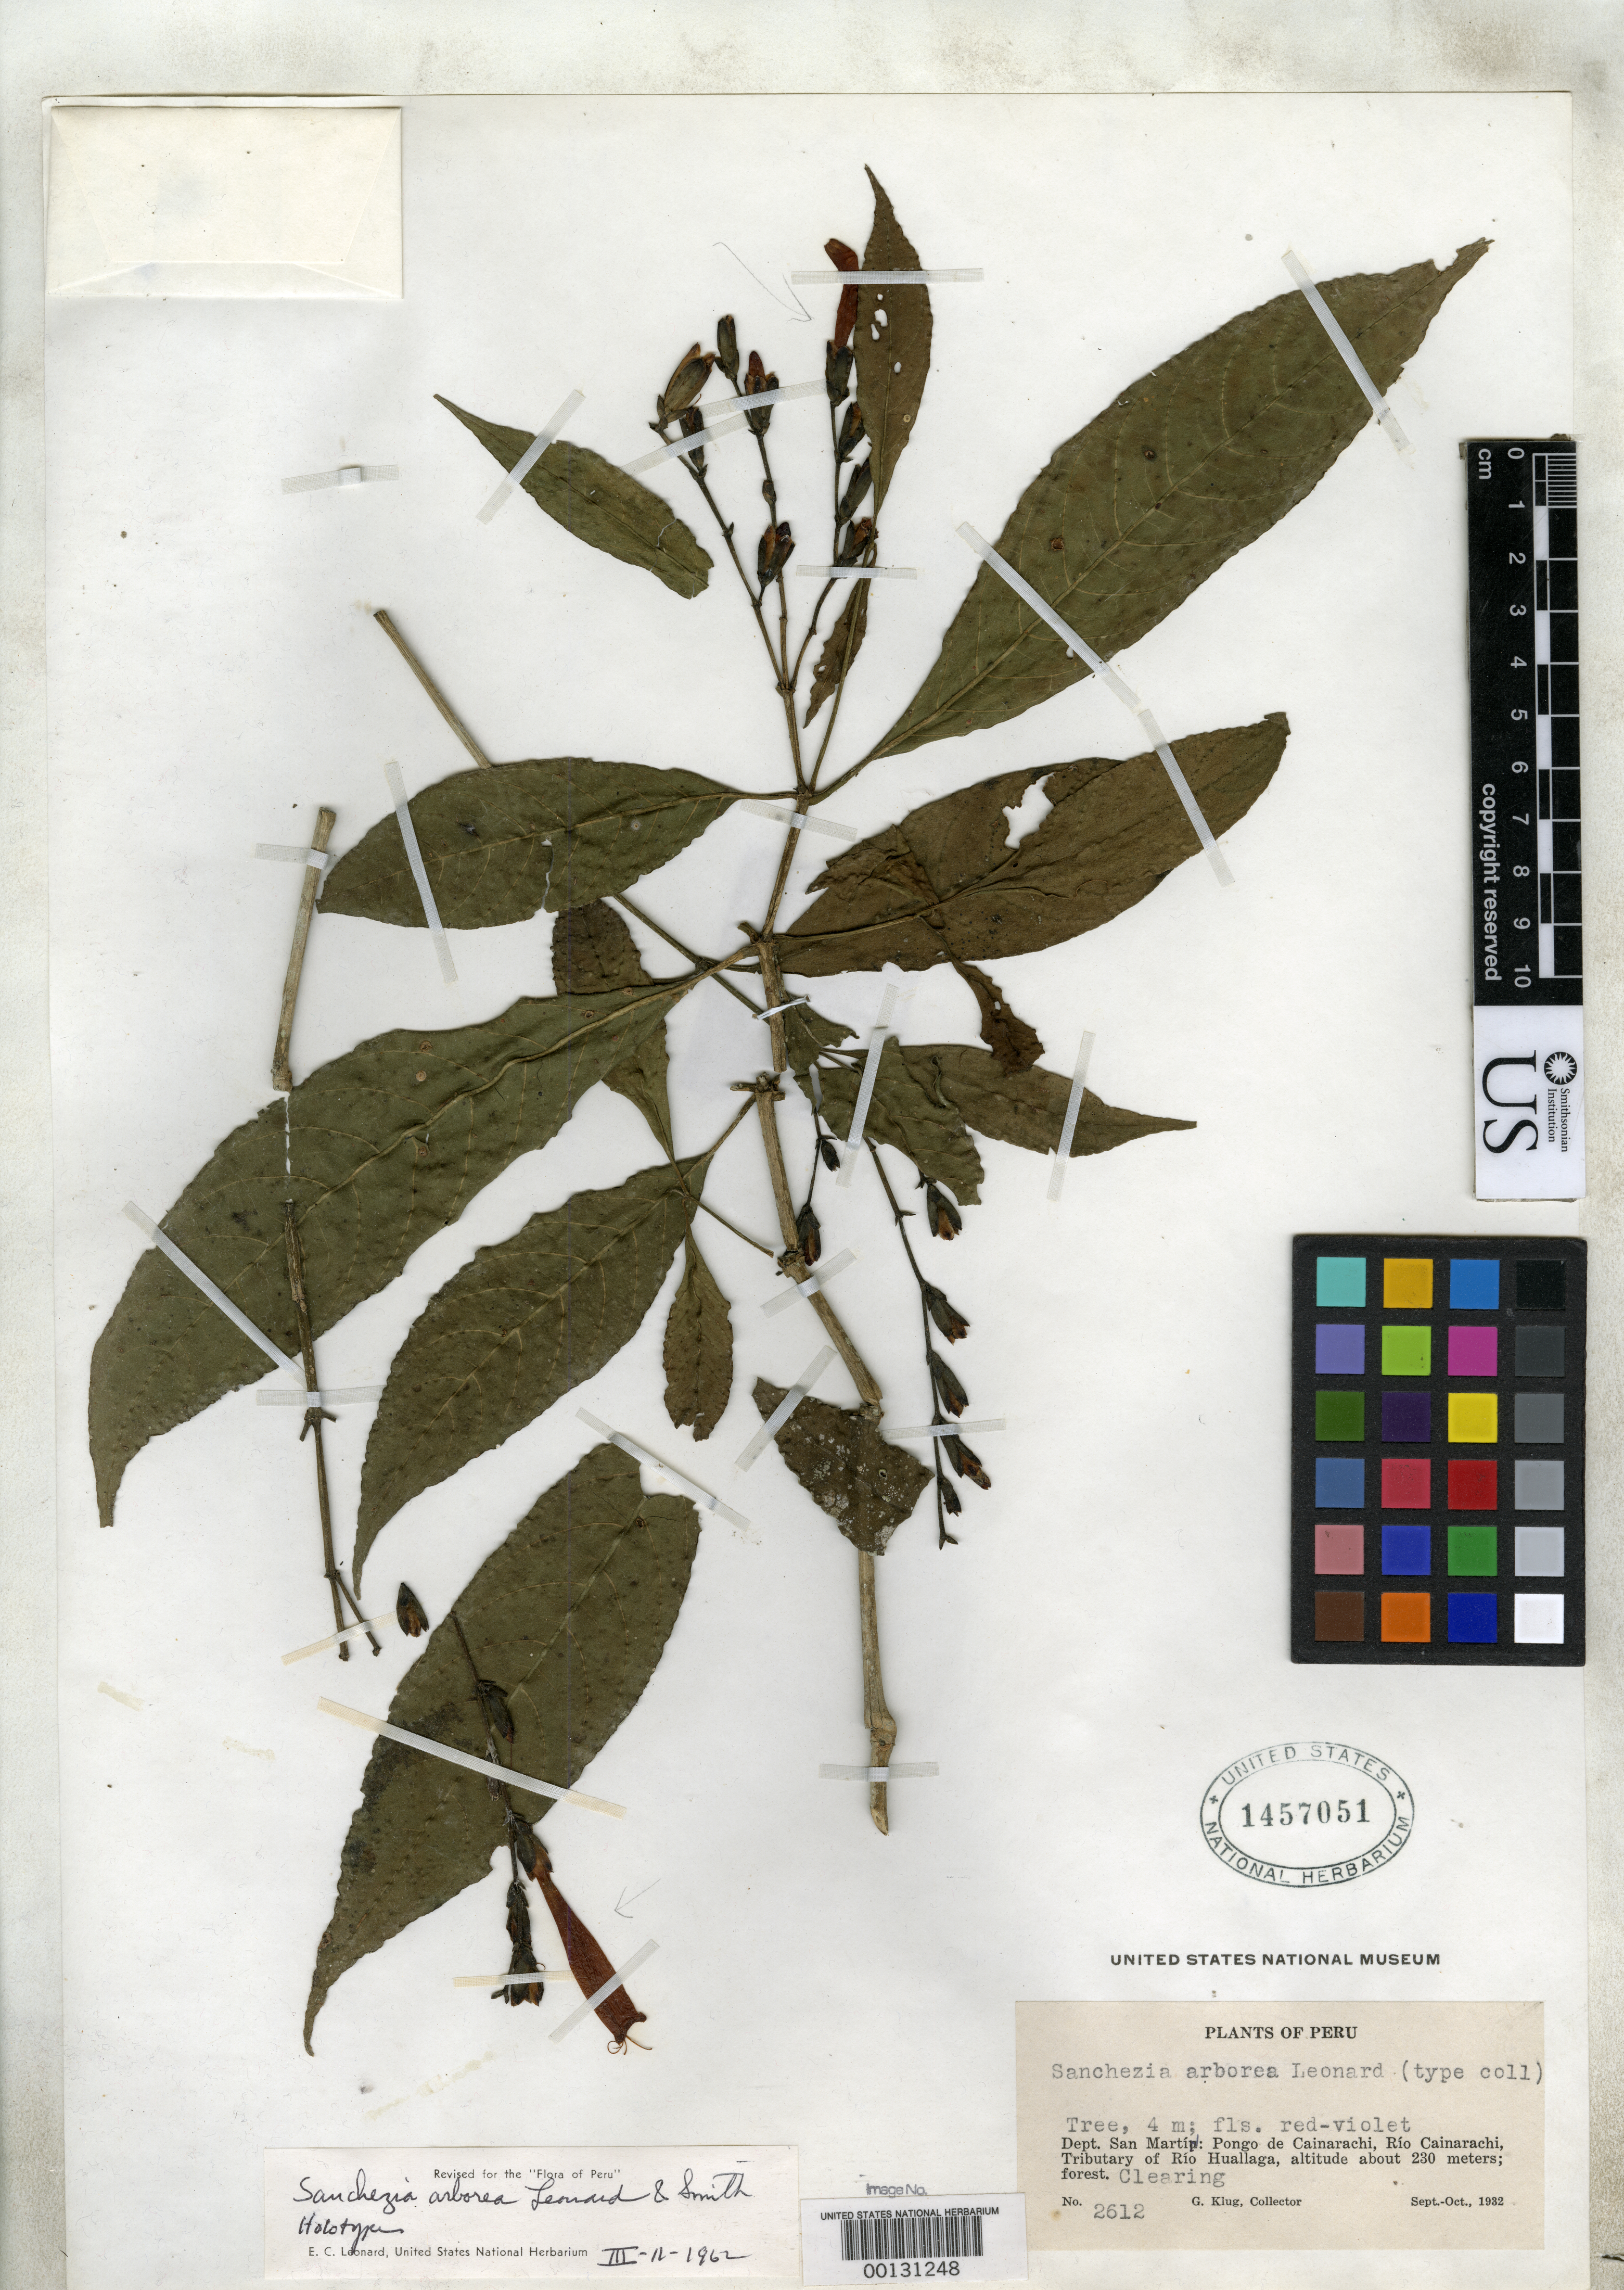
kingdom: Plantae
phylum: Tracheophyta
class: Magnoliopsida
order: Lamiales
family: Acanthaceae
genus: Sanchezia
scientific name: Sanchezia arborea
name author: Leonard & L.B. Sm.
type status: Holotype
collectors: G. Klug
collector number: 2612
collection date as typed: Sep 1932 to -- Oct 1932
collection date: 1932-09/1932-10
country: Peru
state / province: San Martín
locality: Pongo de Cainarachi, Rio Cainarachi.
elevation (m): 230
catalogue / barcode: US 1457051